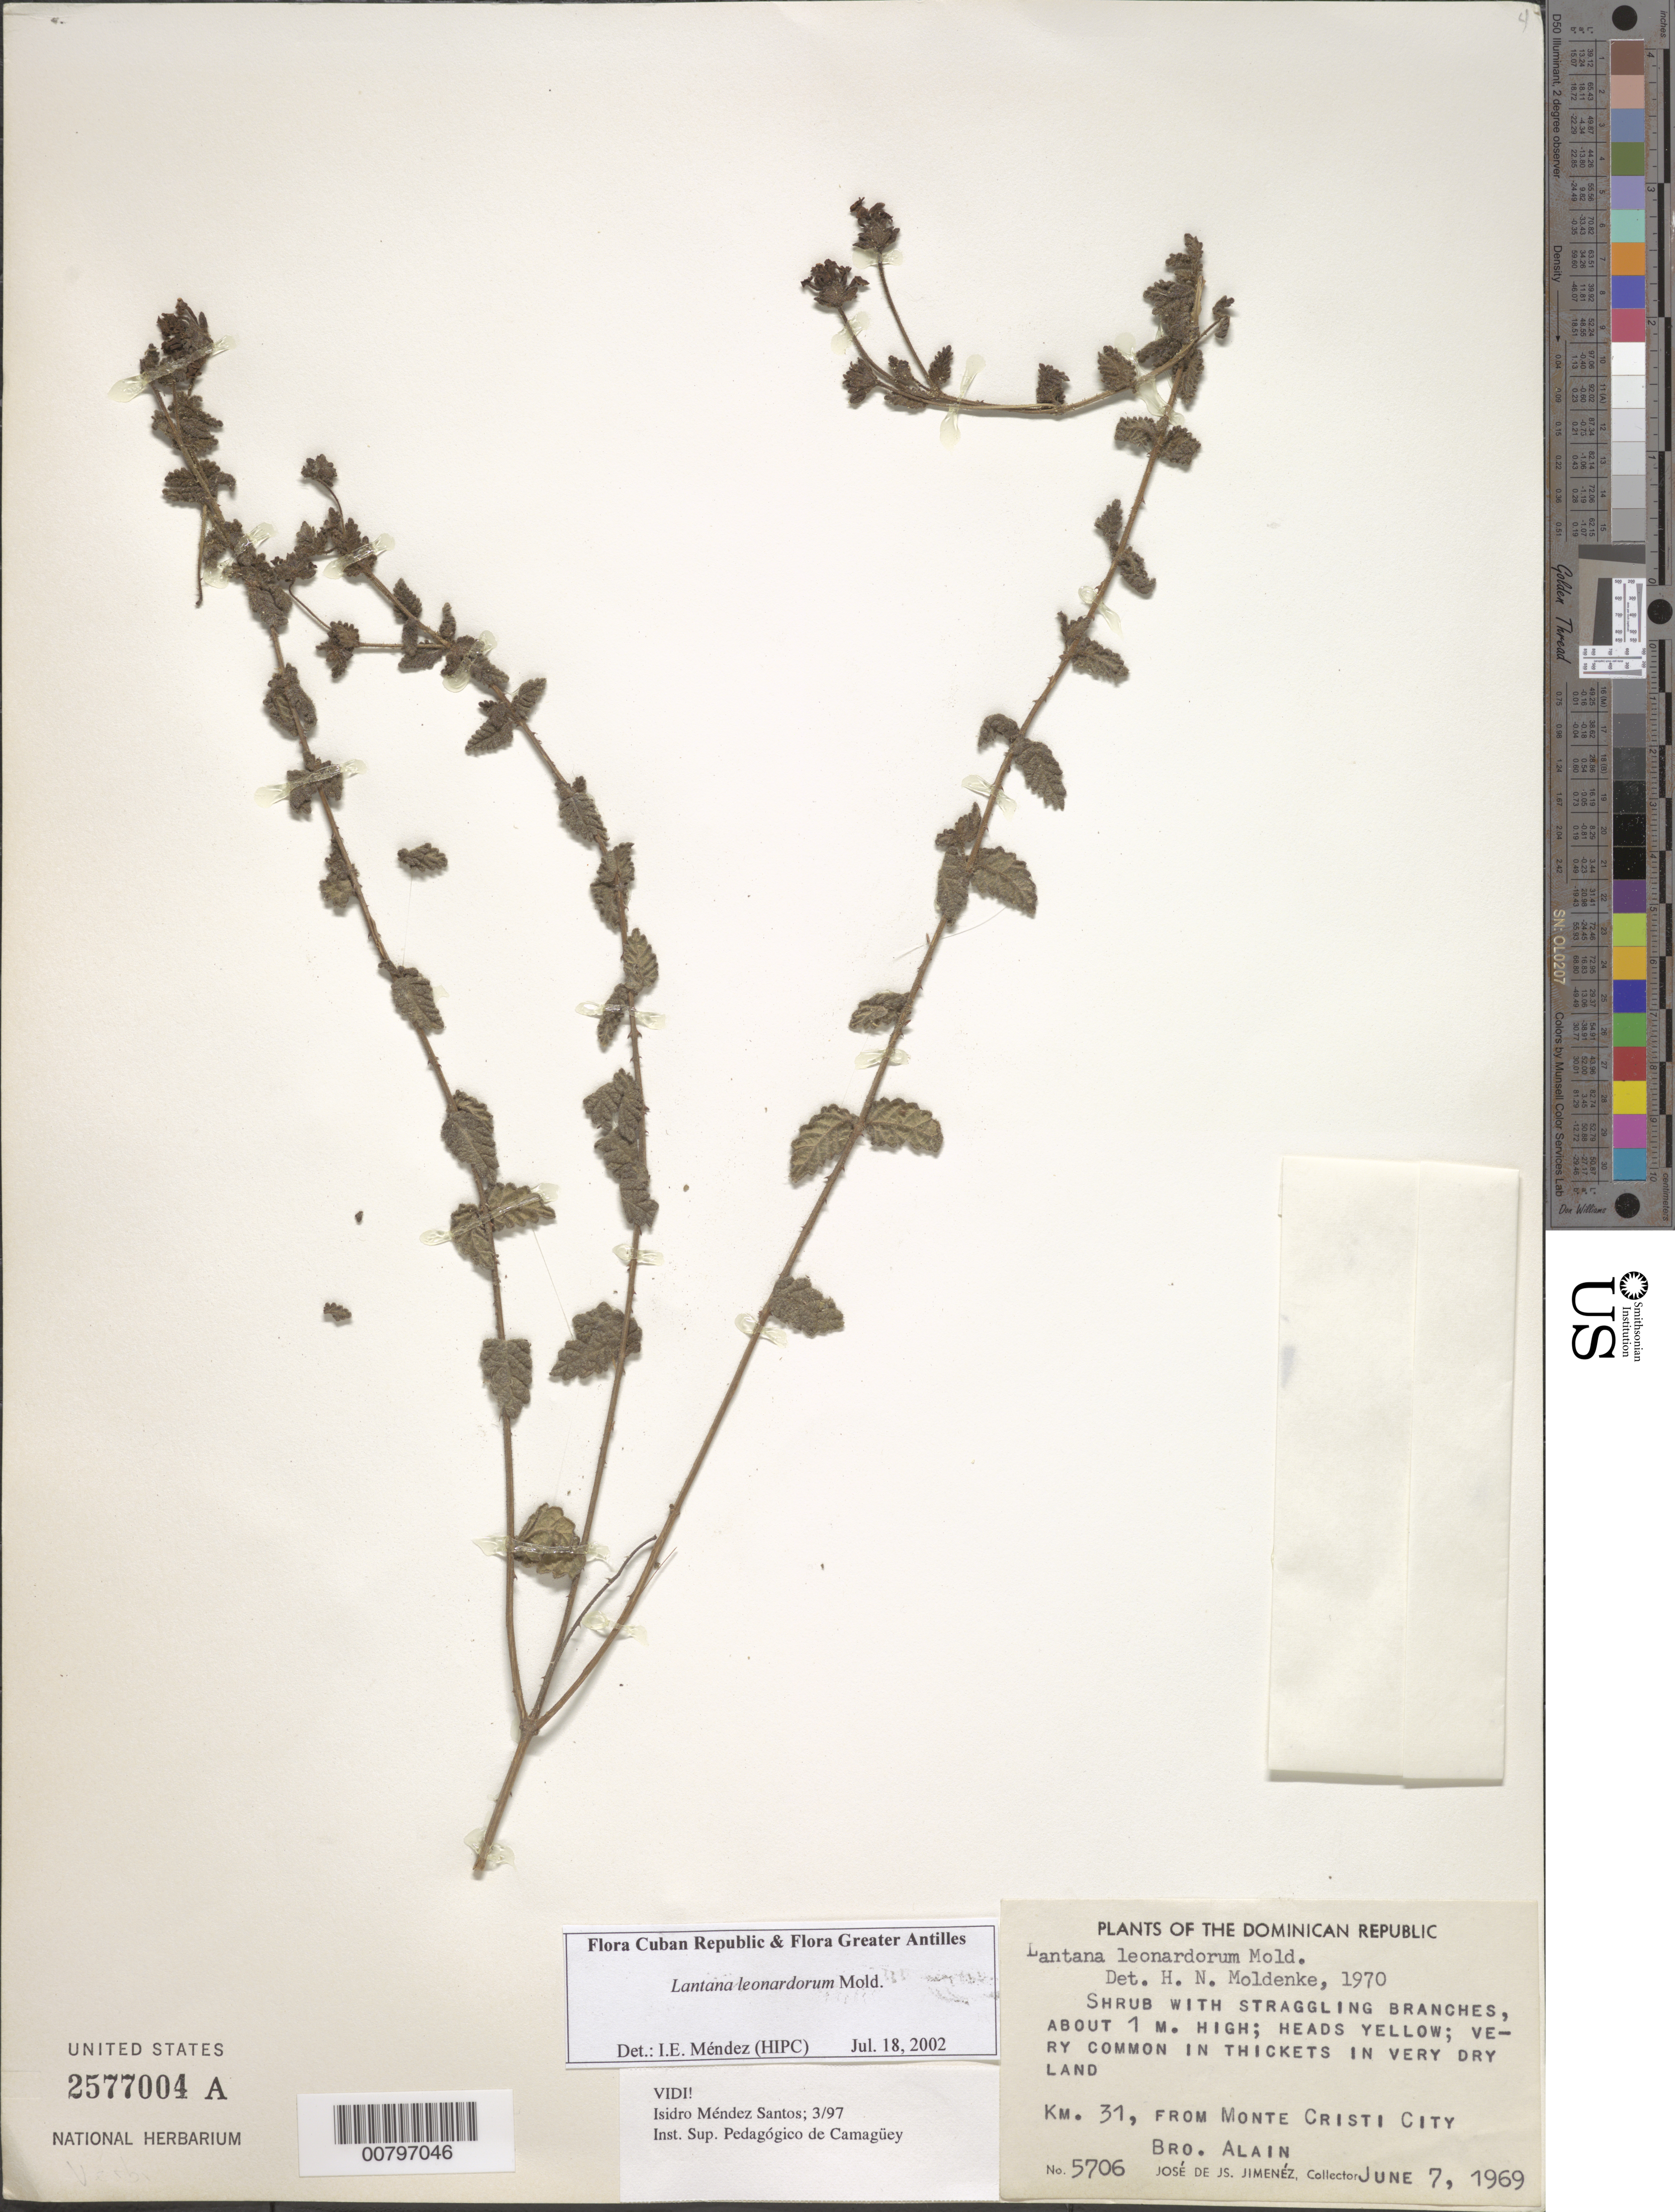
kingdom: Plantae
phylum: Tracheophyta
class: Magnoliopsida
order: Lamiales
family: Verbenaceae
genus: Lantana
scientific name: Lantana leonardorum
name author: Moldenke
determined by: Méndez, Isidro E., (HIPC)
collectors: J. J. Jiménez Almonte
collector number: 5706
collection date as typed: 07 Jun 1969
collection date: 1969-06-07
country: Dominican Republic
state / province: Monte Cristi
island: Hispaniola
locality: Km 31 from montecristi city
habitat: In thickets in very dry land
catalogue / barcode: US 2577004A